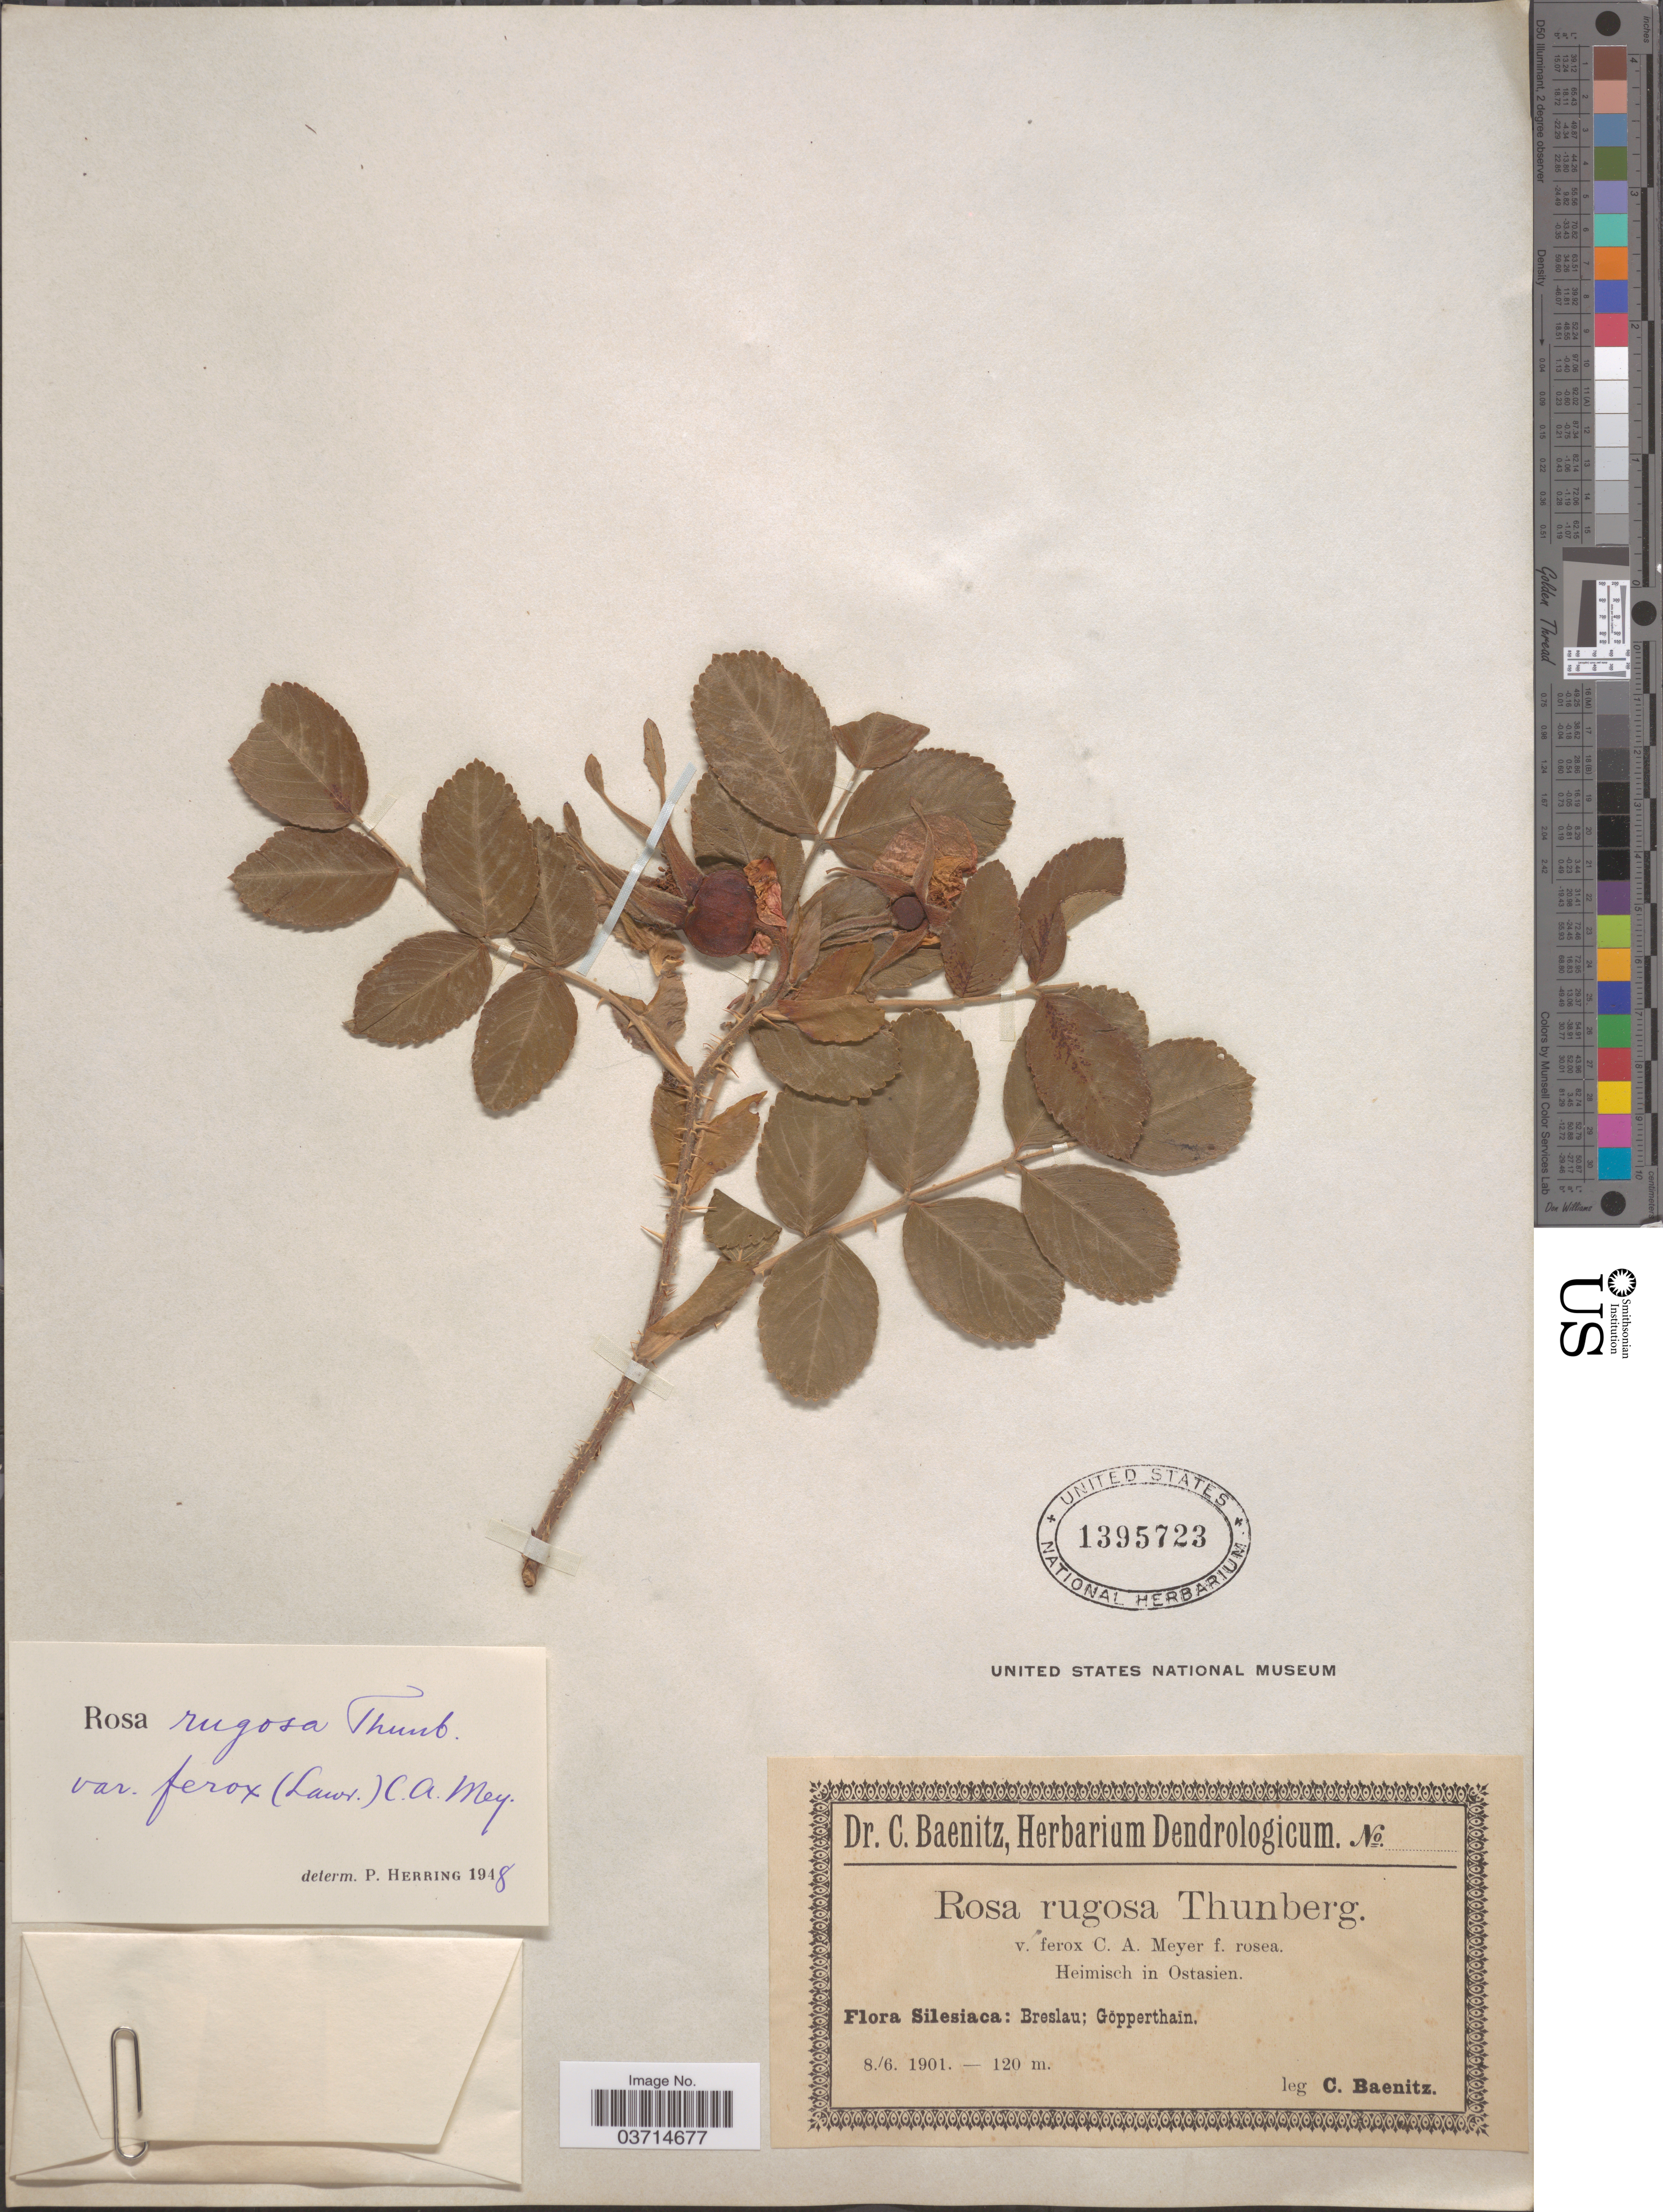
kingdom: Plantae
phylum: Tracheophyta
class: Magnoliopsida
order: Rosales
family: Rosaceae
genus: Rosa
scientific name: Rosa rugosa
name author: Thunb.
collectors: C. G. Baenitz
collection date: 1901-06-08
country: Poland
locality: Silesiaca: Breslau; Göpperthain.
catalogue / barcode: US 1395723